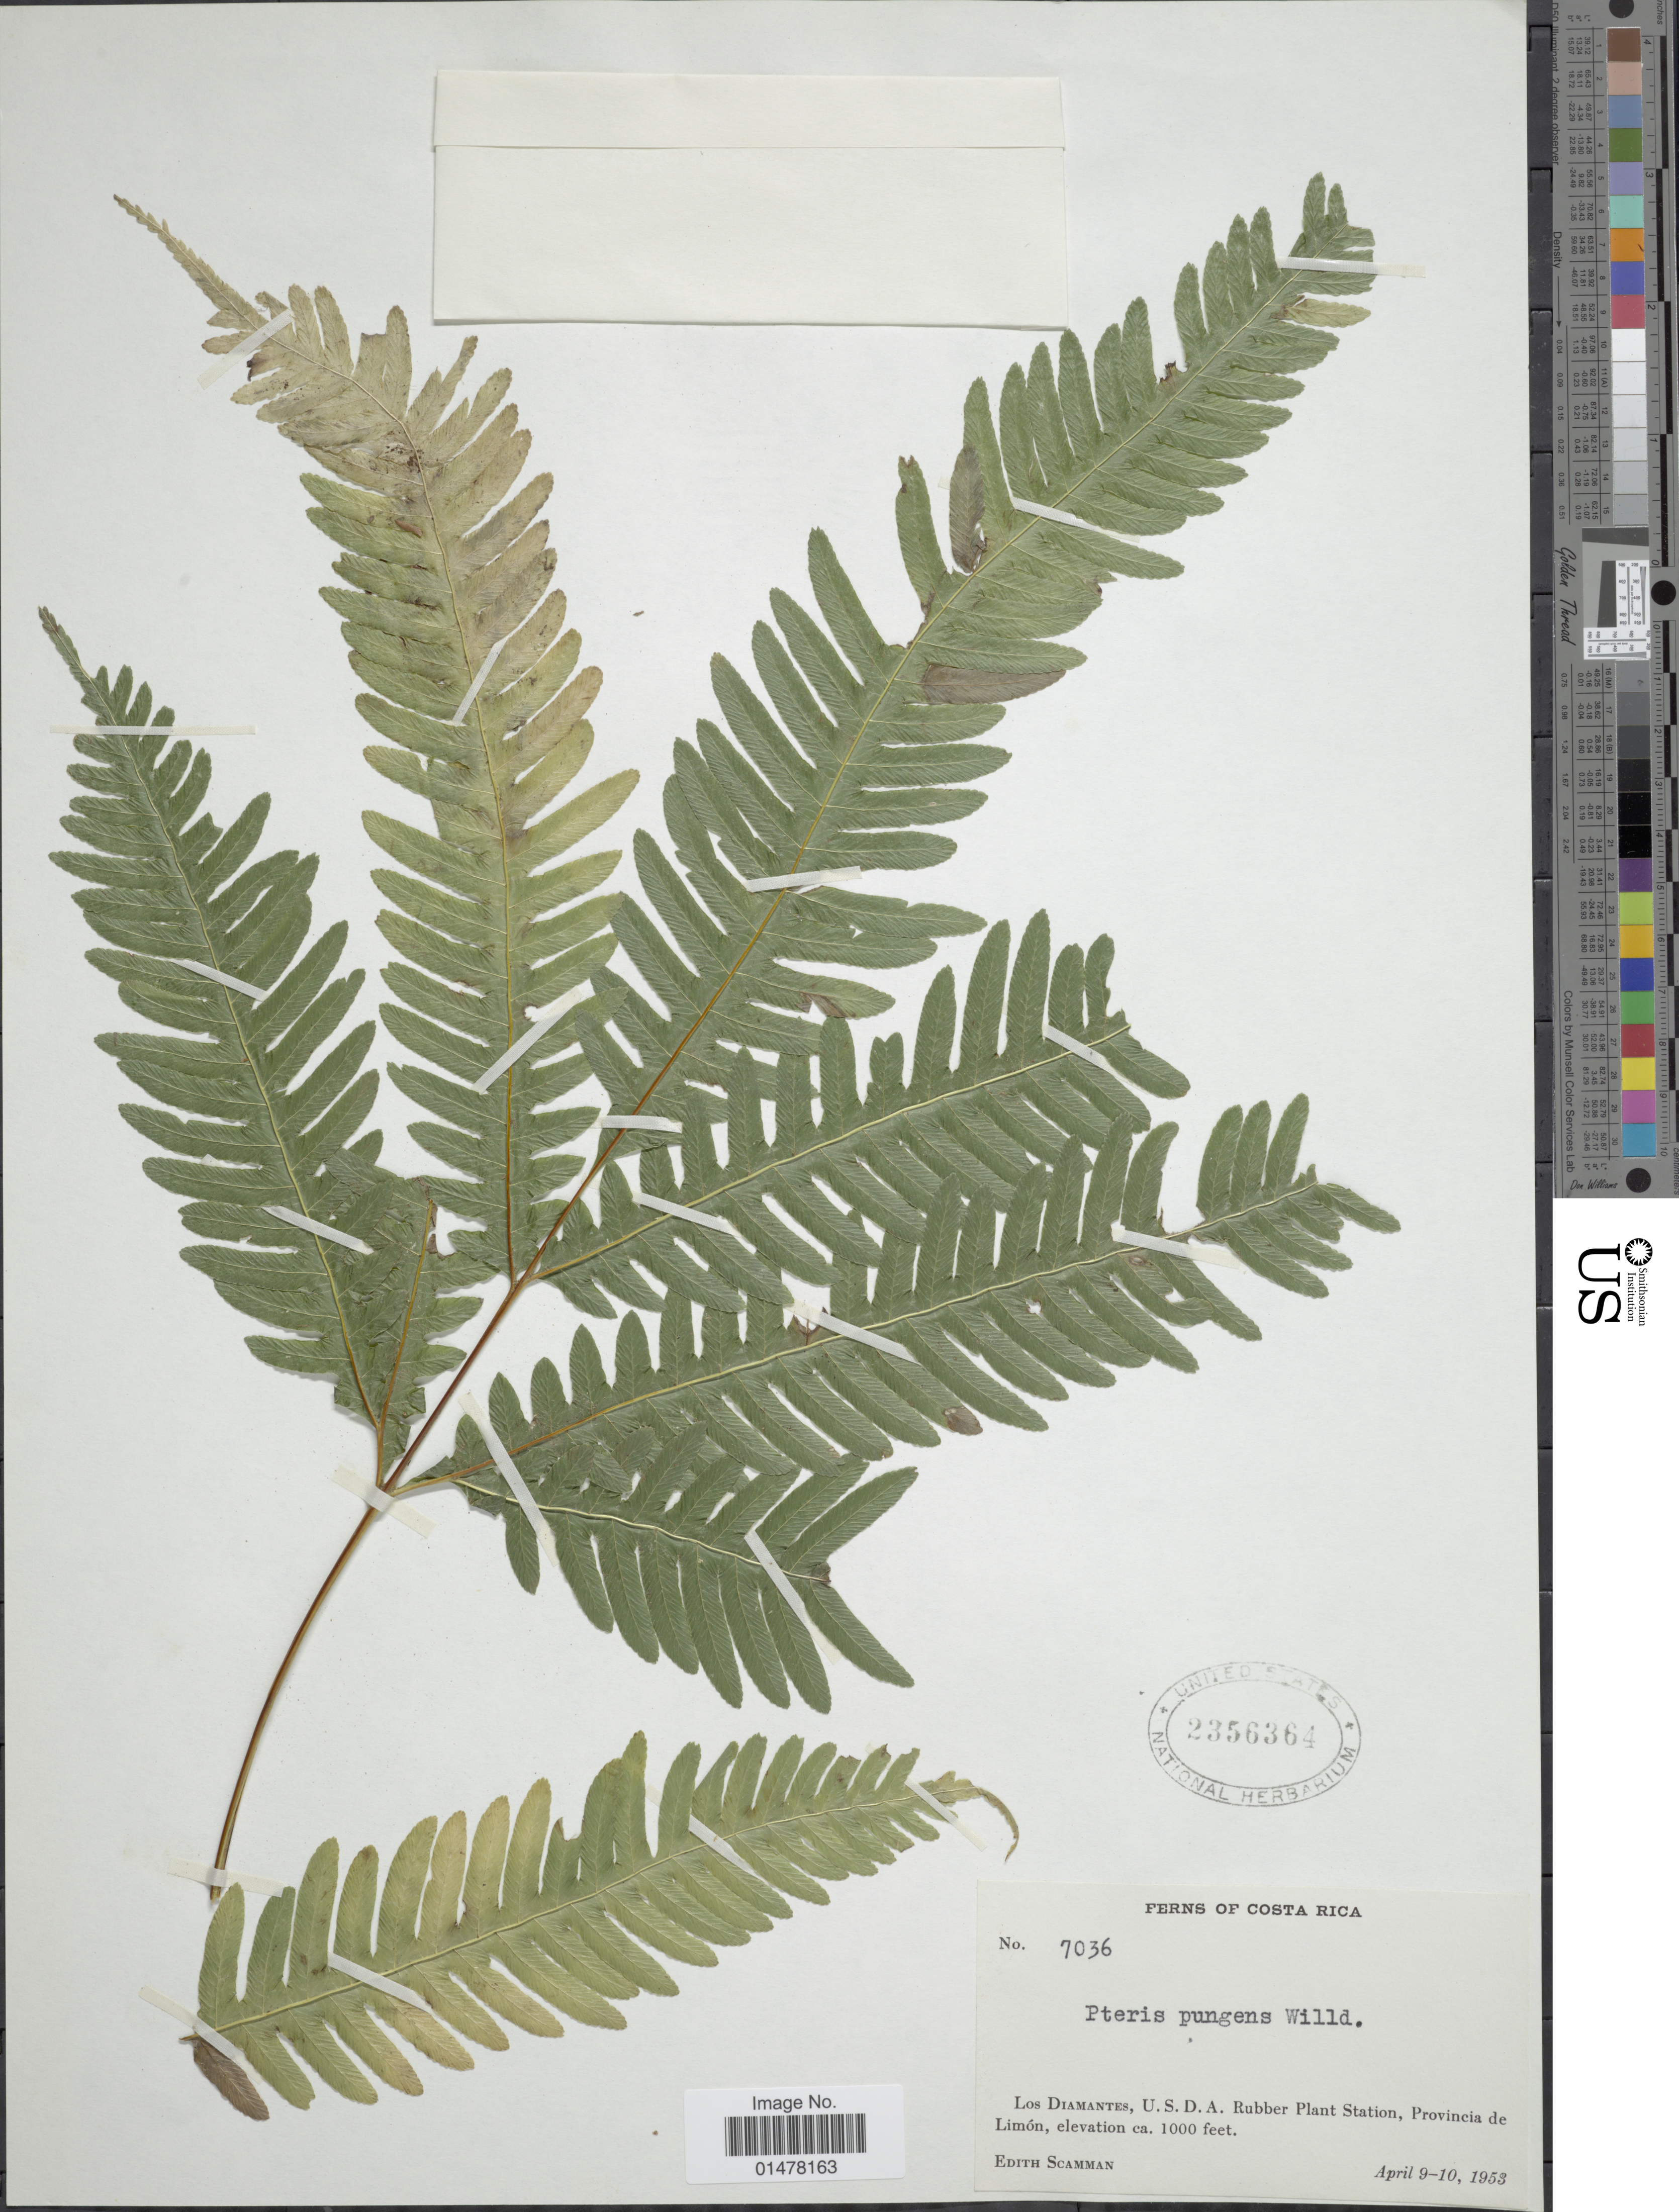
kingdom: Plantae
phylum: Tracheophyta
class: Polypodiopsida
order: Polypodiales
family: Pteridaceae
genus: Pteris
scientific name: Pteris pungens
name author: Willd.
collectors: E. Scamman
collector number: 7036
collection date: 1953-04-09/1953-04-10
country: Costa Rica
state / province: Limón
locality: Ferns of Costa Rica, Los Diamantes, U.S.D.A. rubber plant station, provincia de Limón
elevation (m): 305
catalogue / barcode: US 2356364